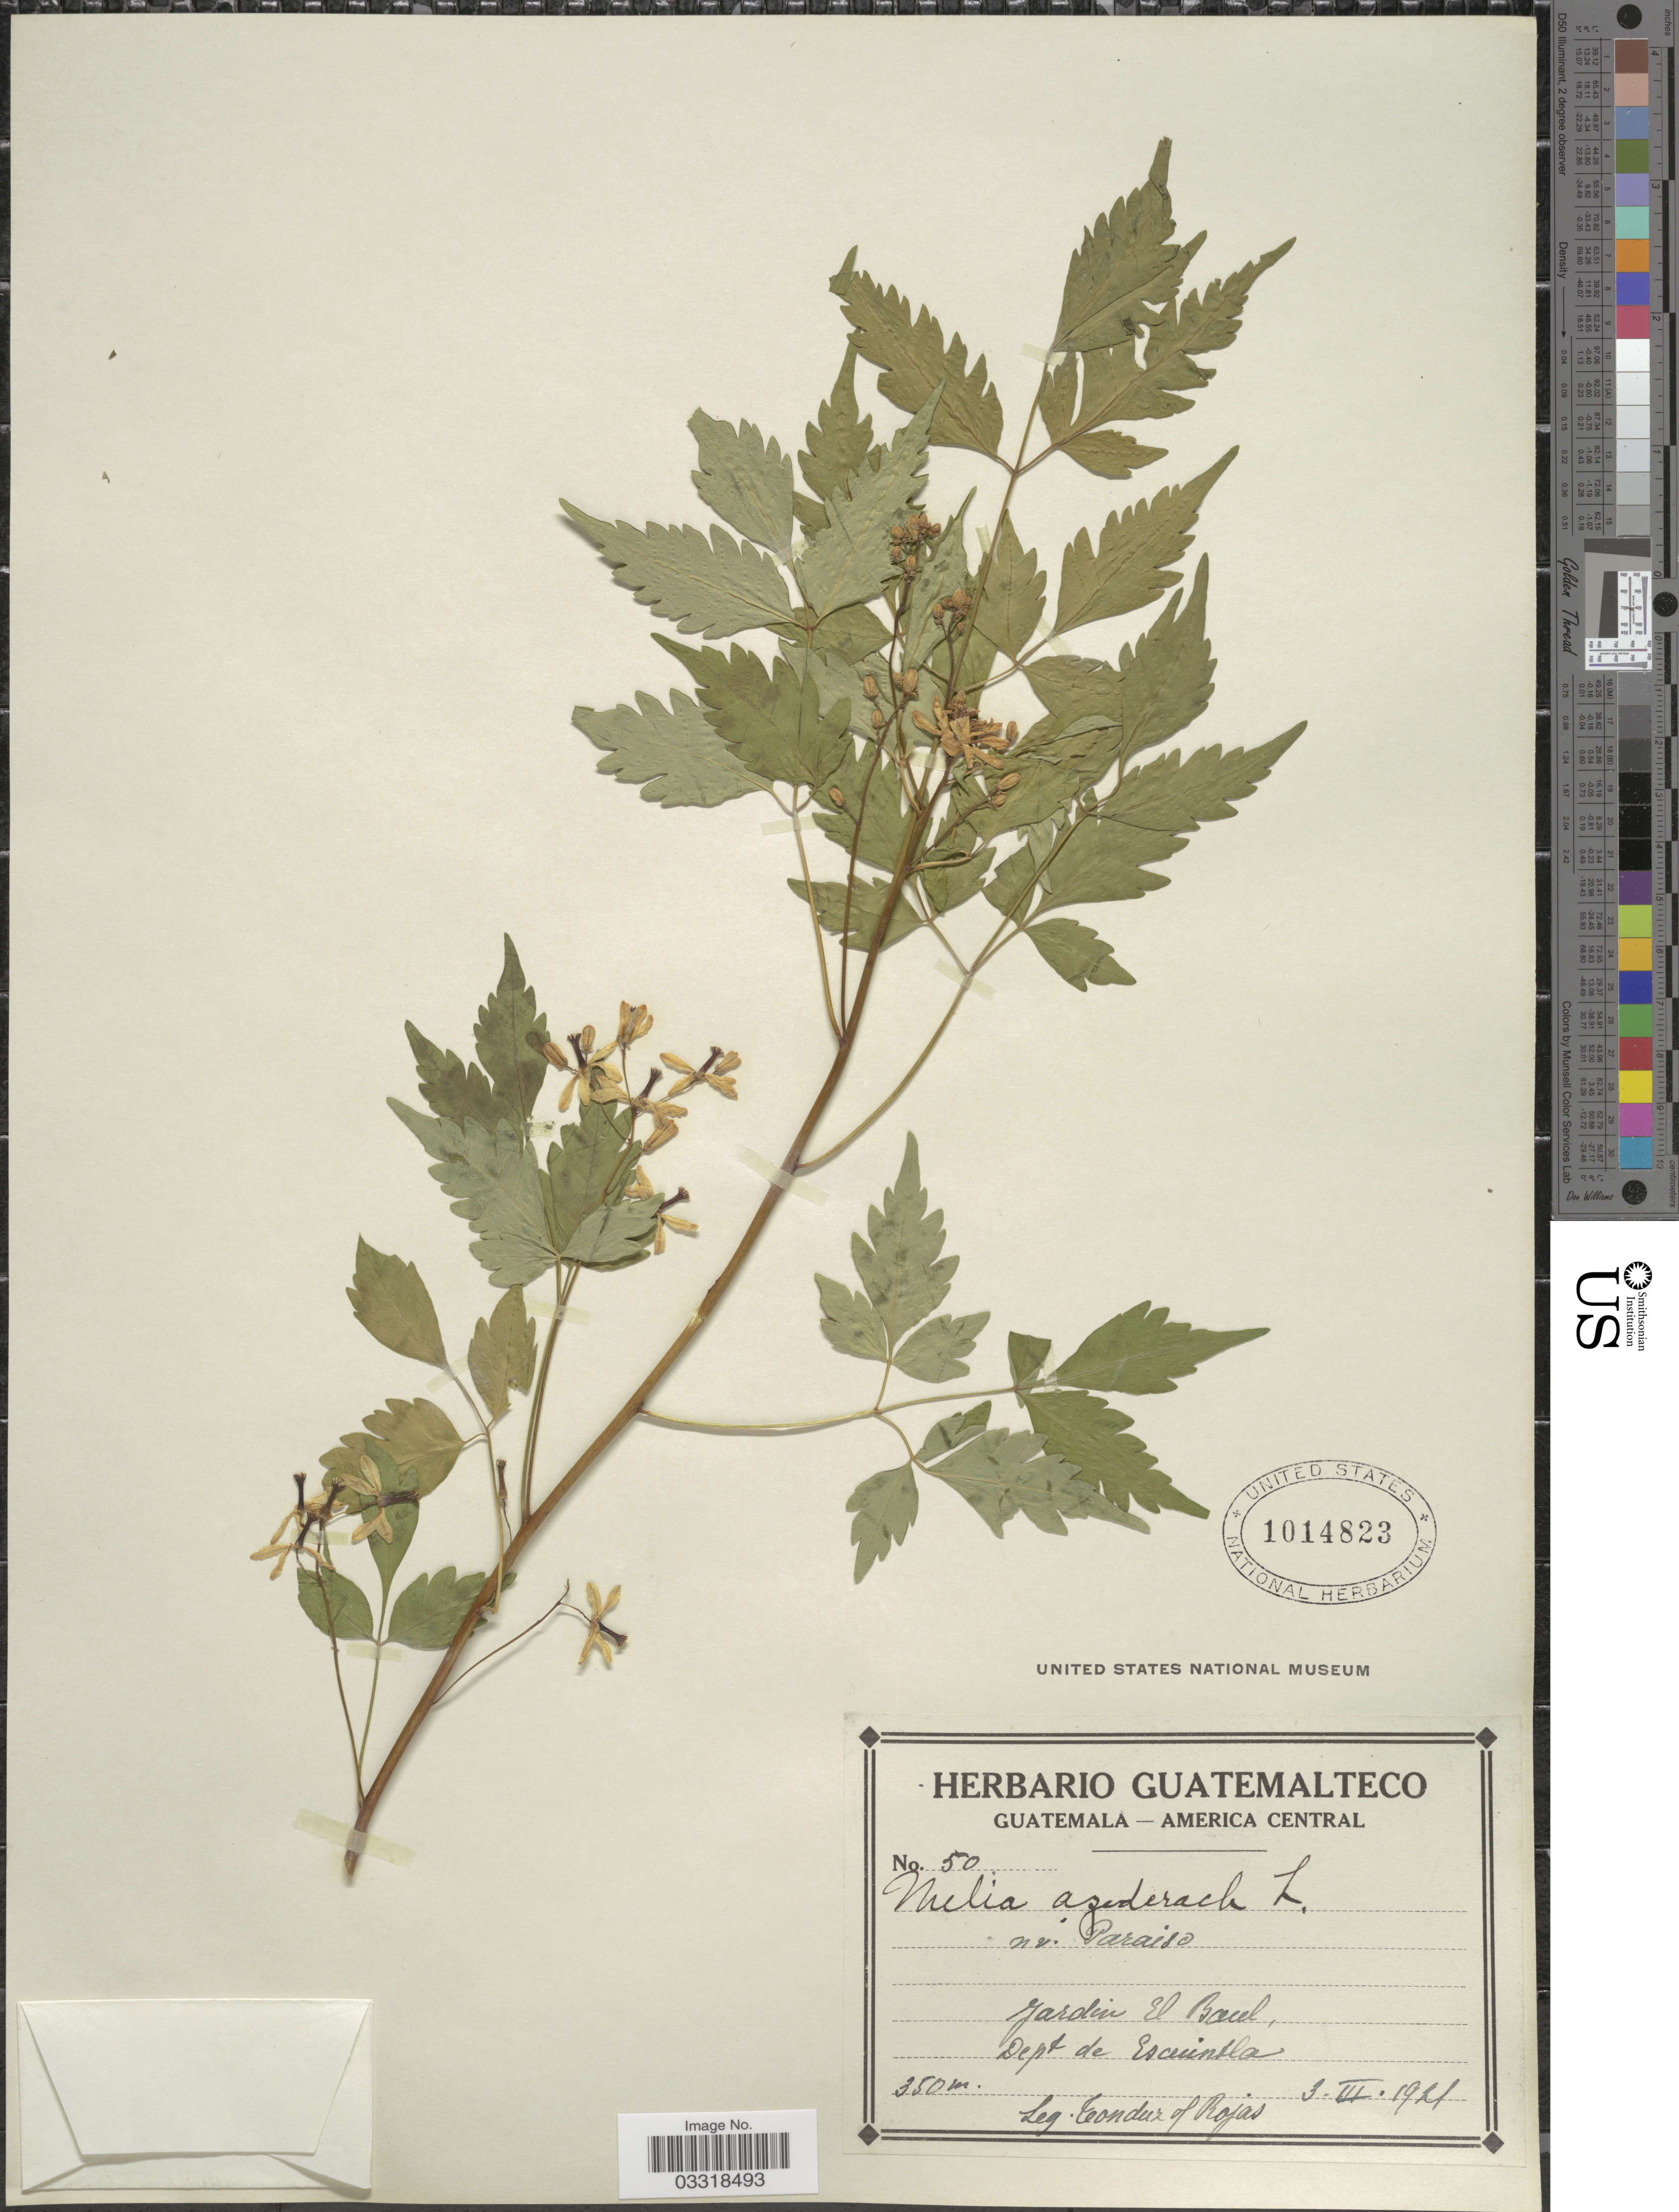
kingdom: Plantae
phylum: Tracheophyta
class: Magnoliopsida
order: Sapindales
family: Meliaceae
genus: Melia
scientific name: Melia azedarach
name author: L.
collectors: Tonduz & Rojas, --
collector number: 50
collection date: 1921-03-03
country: Guatemala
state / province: Escuintla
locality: Jardin El Baul. Dept de Escuintla.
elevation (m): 350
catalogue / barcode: US 1014823